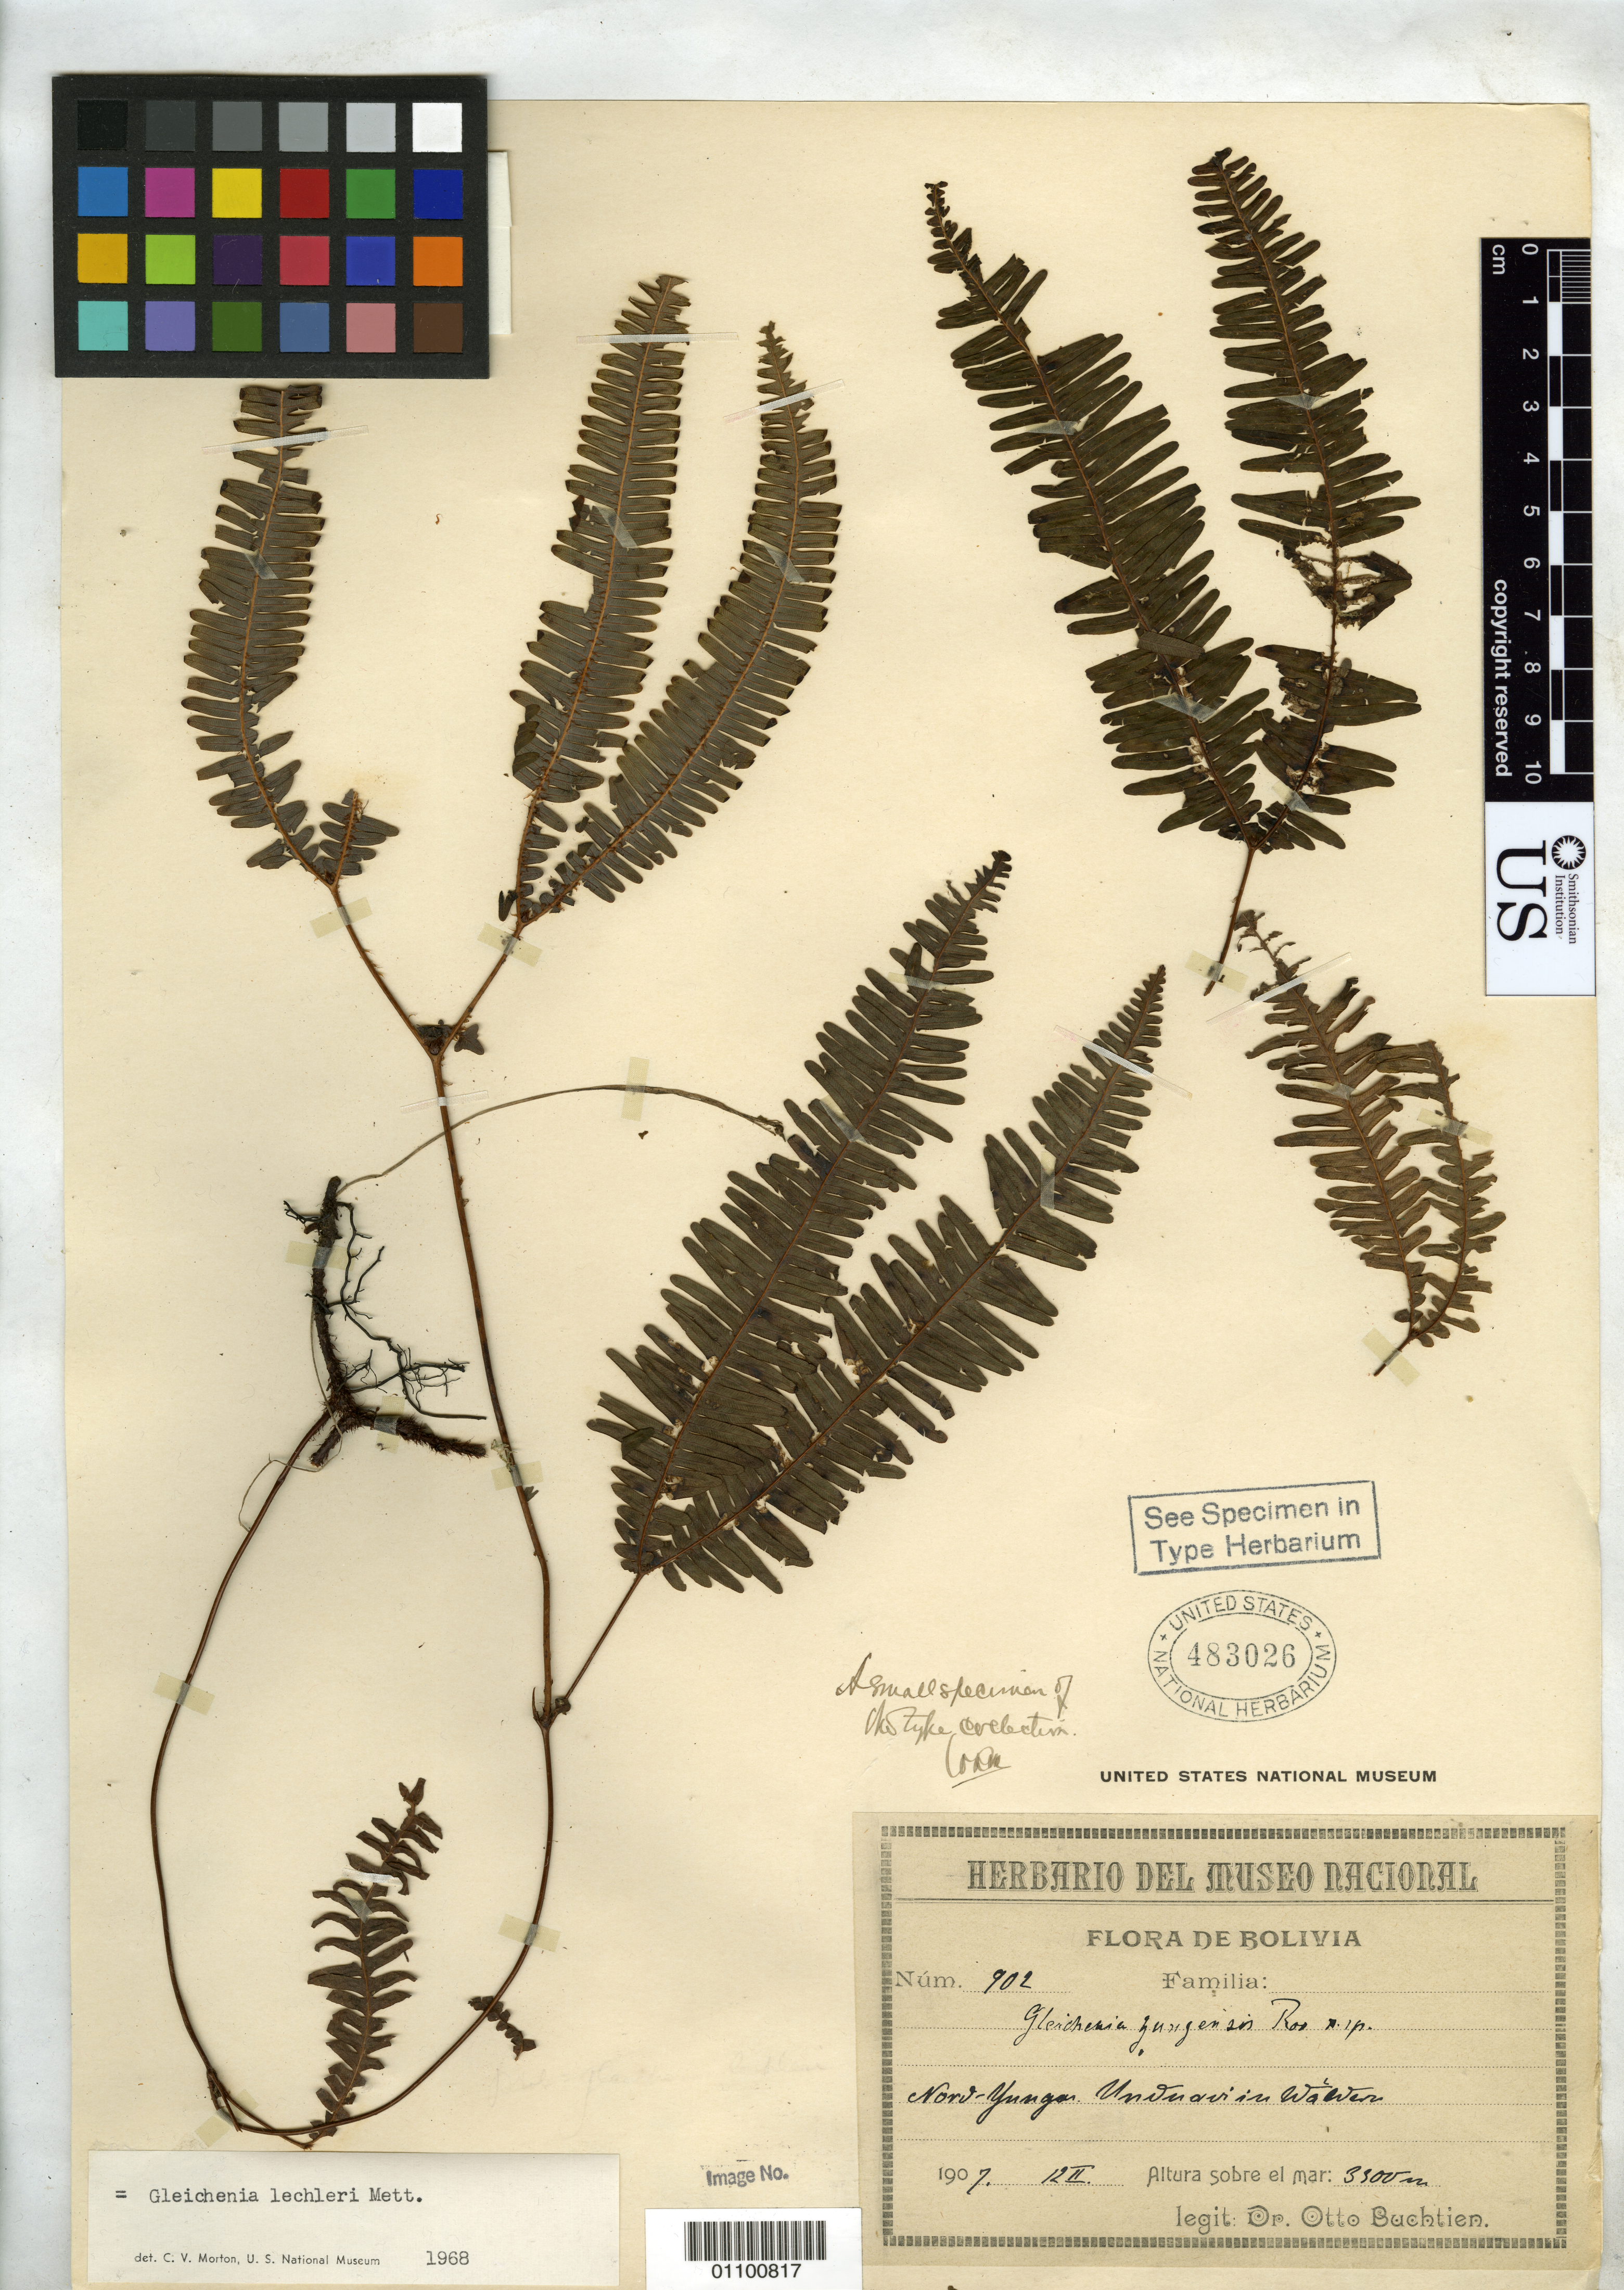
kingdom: Plantae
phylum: Tracheophyta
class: Polypodiopsida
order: Gleicheniales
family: Gleicheniaceae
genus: Gleichenia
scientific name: Gleichenia yungensis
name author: Rosenst.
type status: Isotype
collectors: O. Buchtien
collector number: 902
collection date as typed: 12 Feb 1907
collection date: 1907-02-12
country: Bolivia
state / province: La Paz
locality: Nord. Yungas, Unduavi.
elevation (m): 3400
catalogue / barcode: US 483026